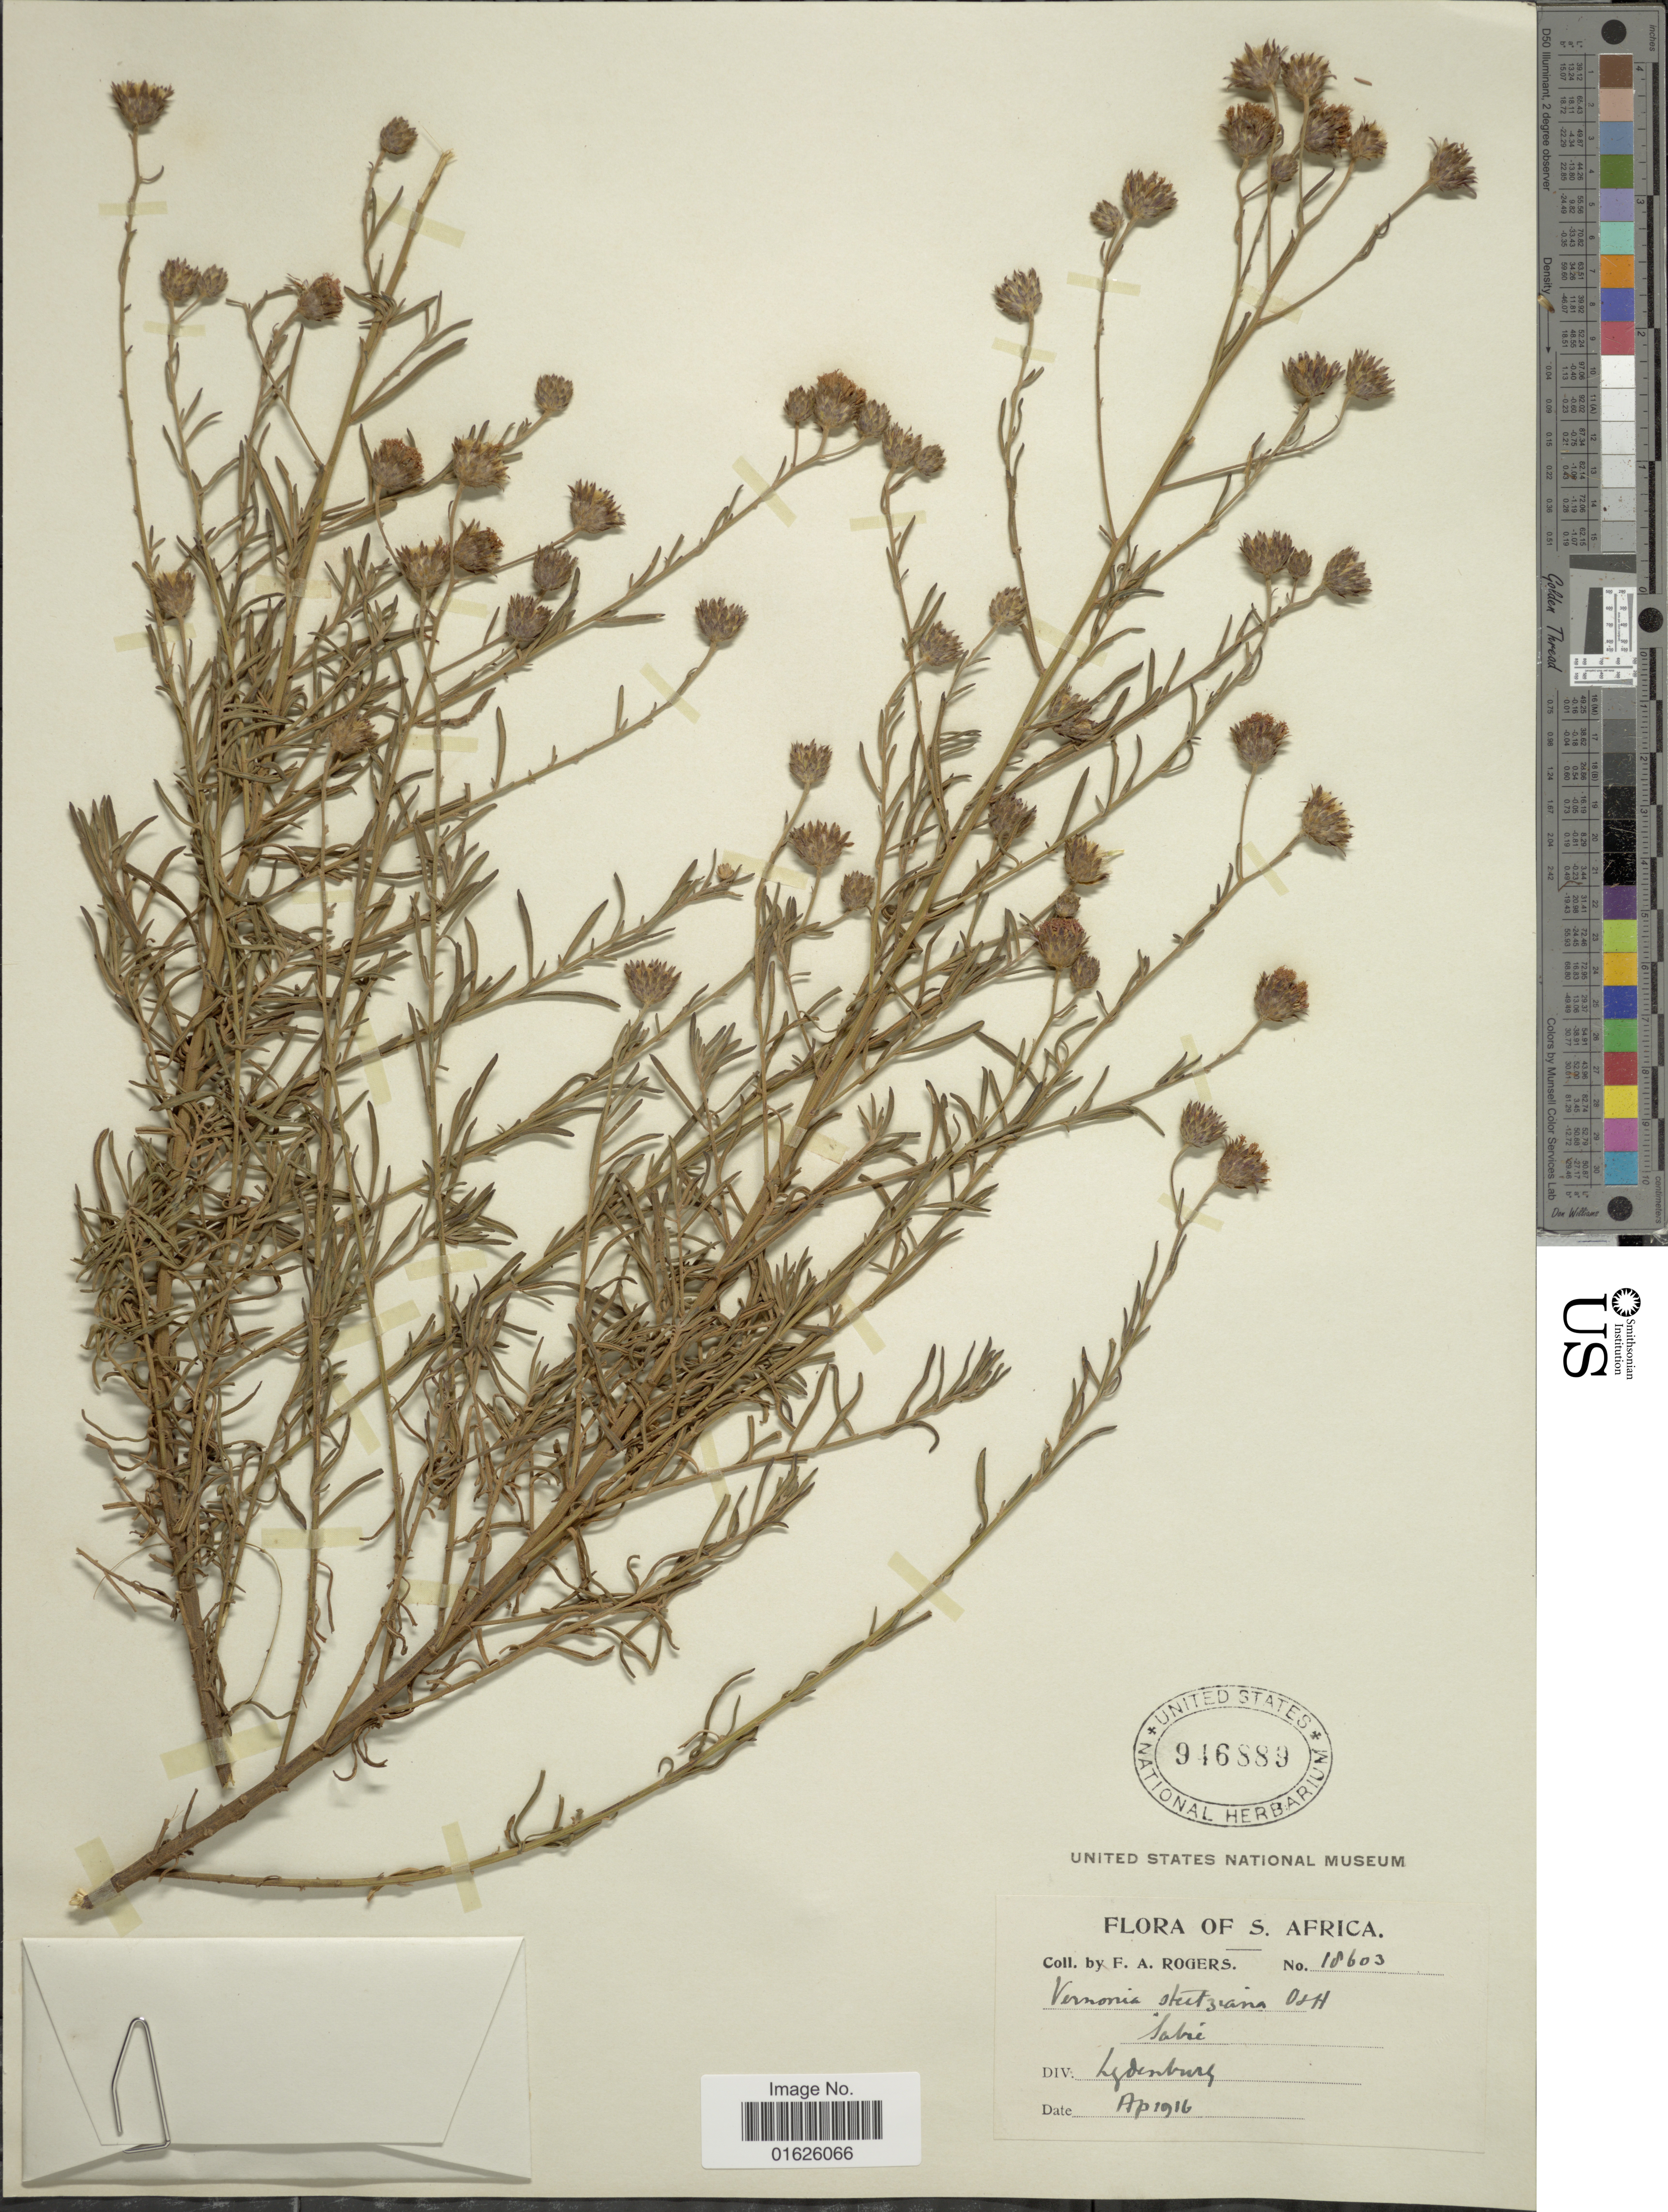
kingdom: Plantae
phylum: Tracheophyta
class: Magnoliopsida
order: Asterales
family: Asteraceae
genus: Polydora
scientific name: Polydora steetziana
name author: (Oliv. & Hiern) H. Rob.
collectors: F. A. Rogers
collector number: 18603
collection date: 1916-04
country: South Africa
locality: Sabre Lydenburg.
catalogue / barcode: US 946889